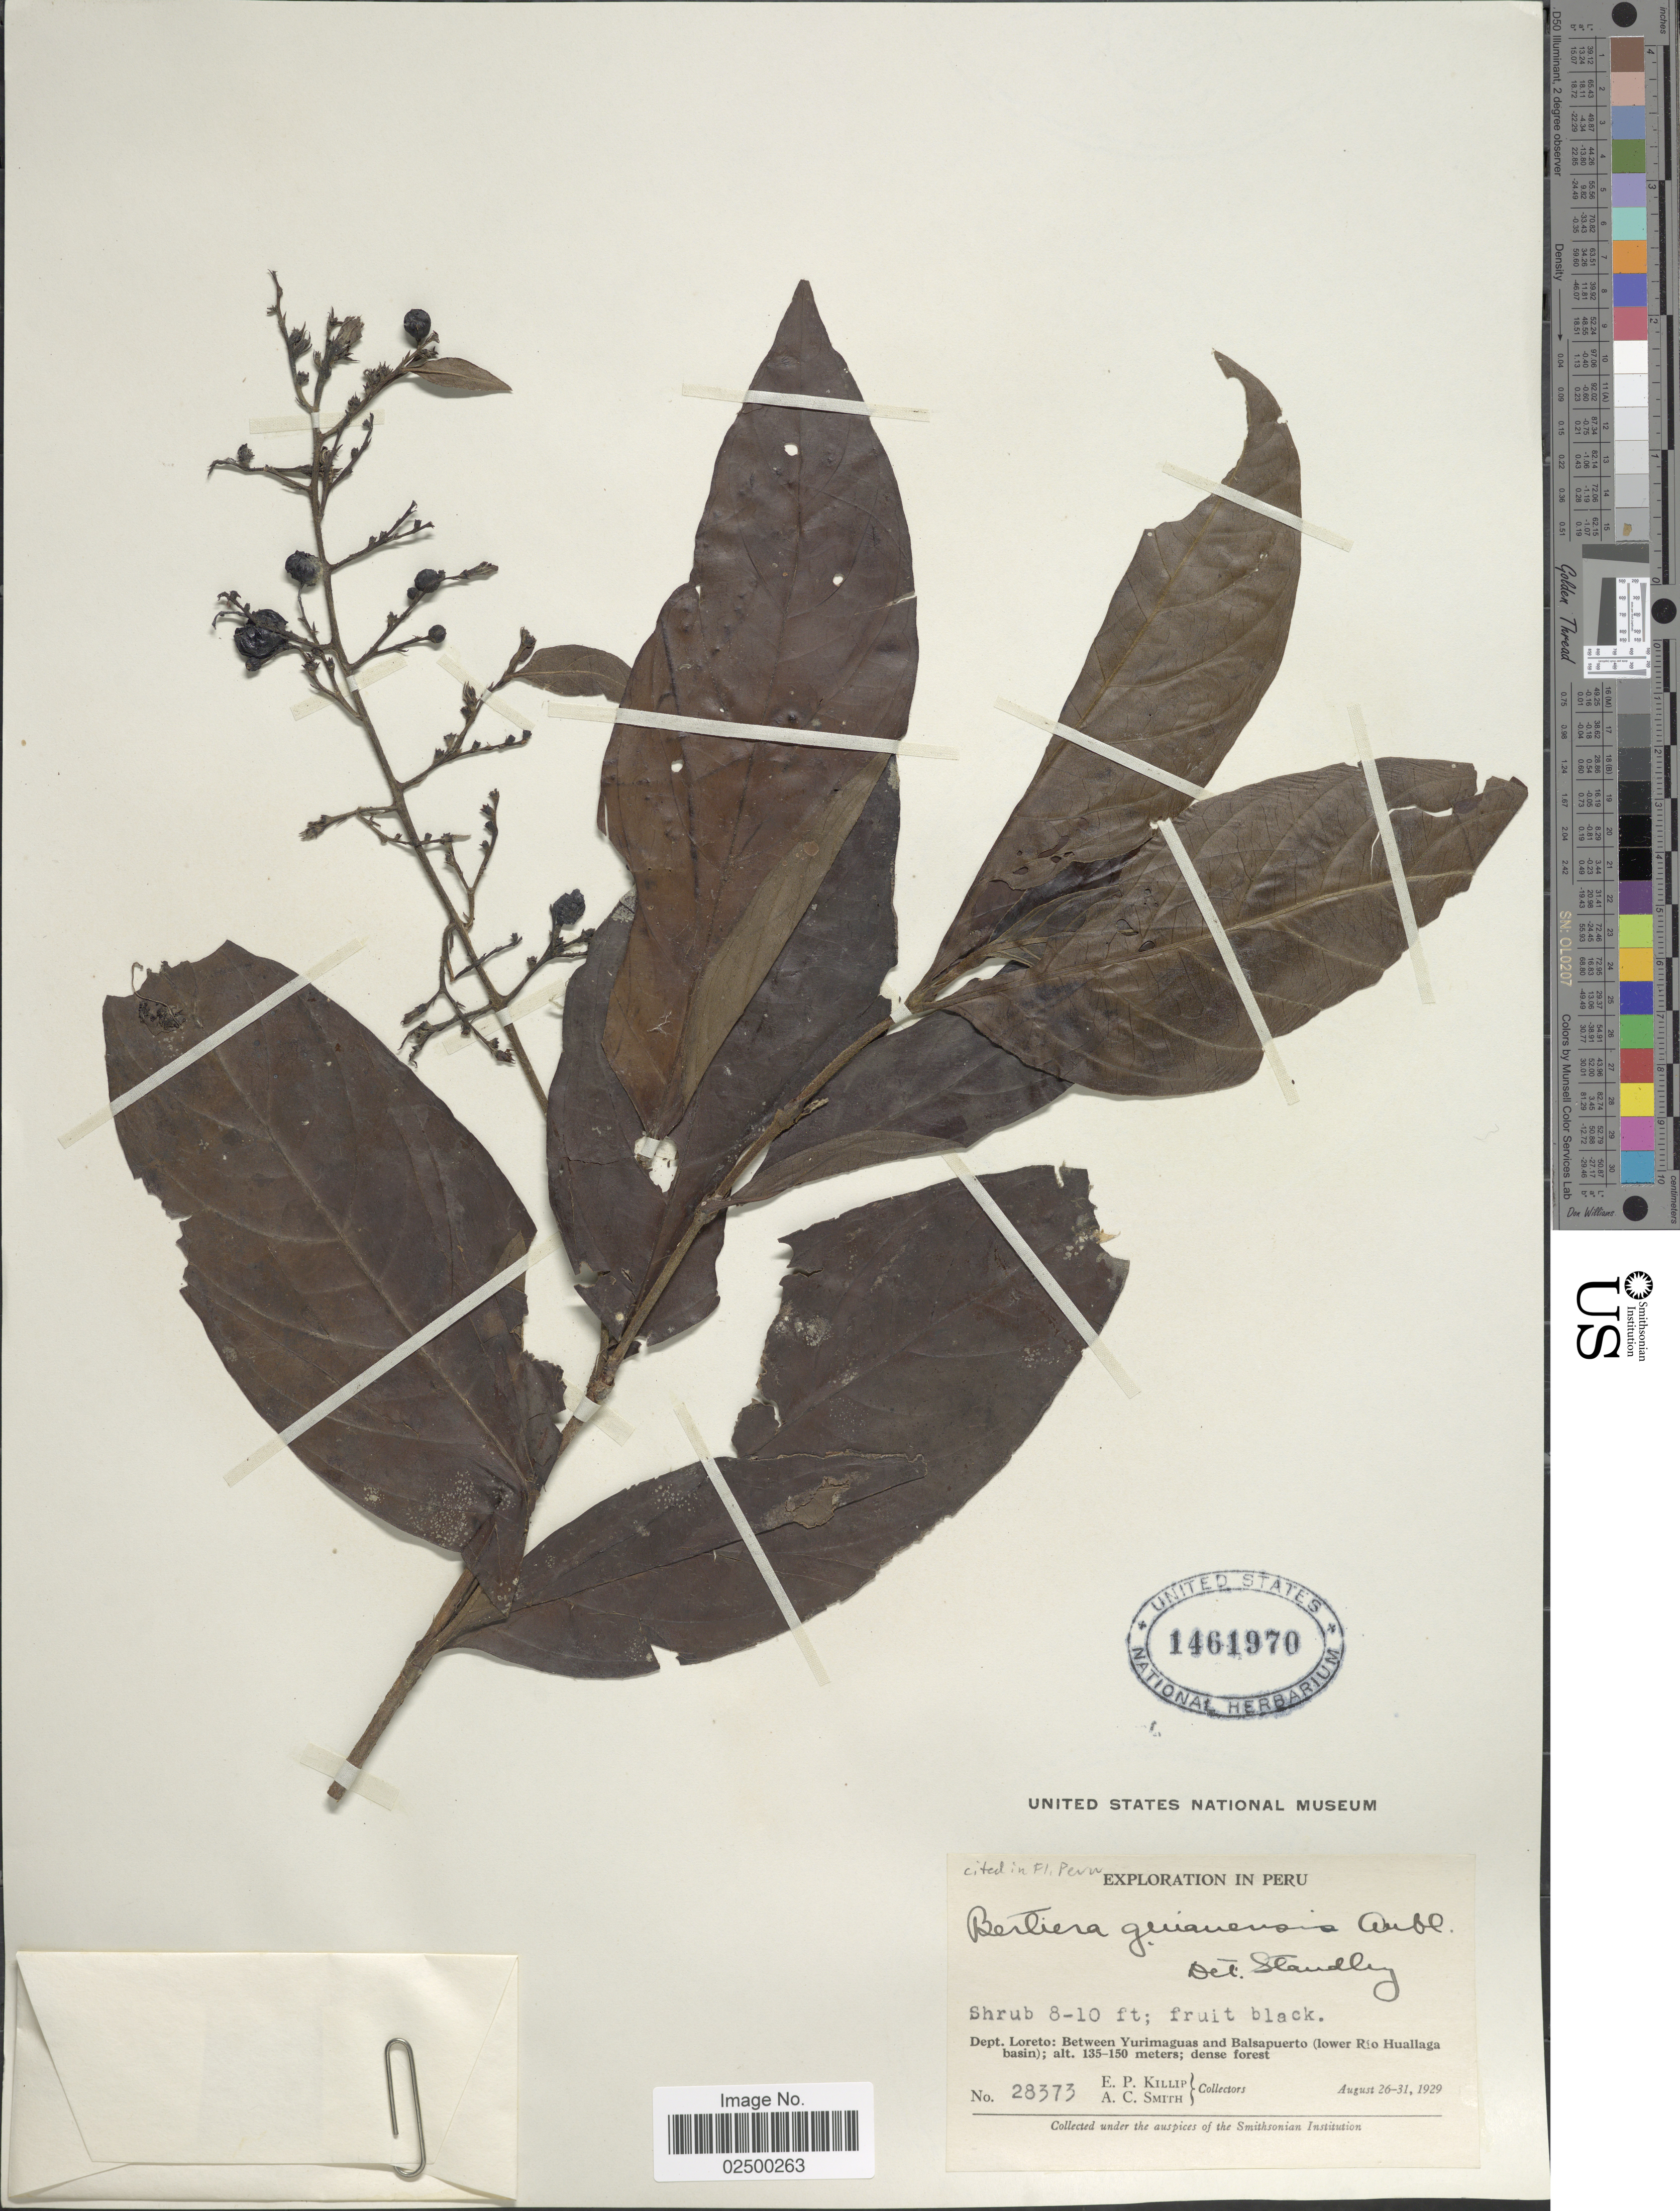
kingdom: Plantae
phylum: Tracheophyta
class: Magnoliopsida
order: Gentianales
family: Rubiaceae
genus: Bertiera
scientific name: Bertiera guianensis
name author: Aubl.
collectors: E. P. Killip & A. C. Smith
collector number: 28373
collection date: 1929-08-26/1929-08-31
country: Peru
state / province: Loreto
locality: Between Yurimaguas and Balsapuerto (lower Rio Huallaga basin)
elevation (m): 135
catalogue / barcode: US 1461970